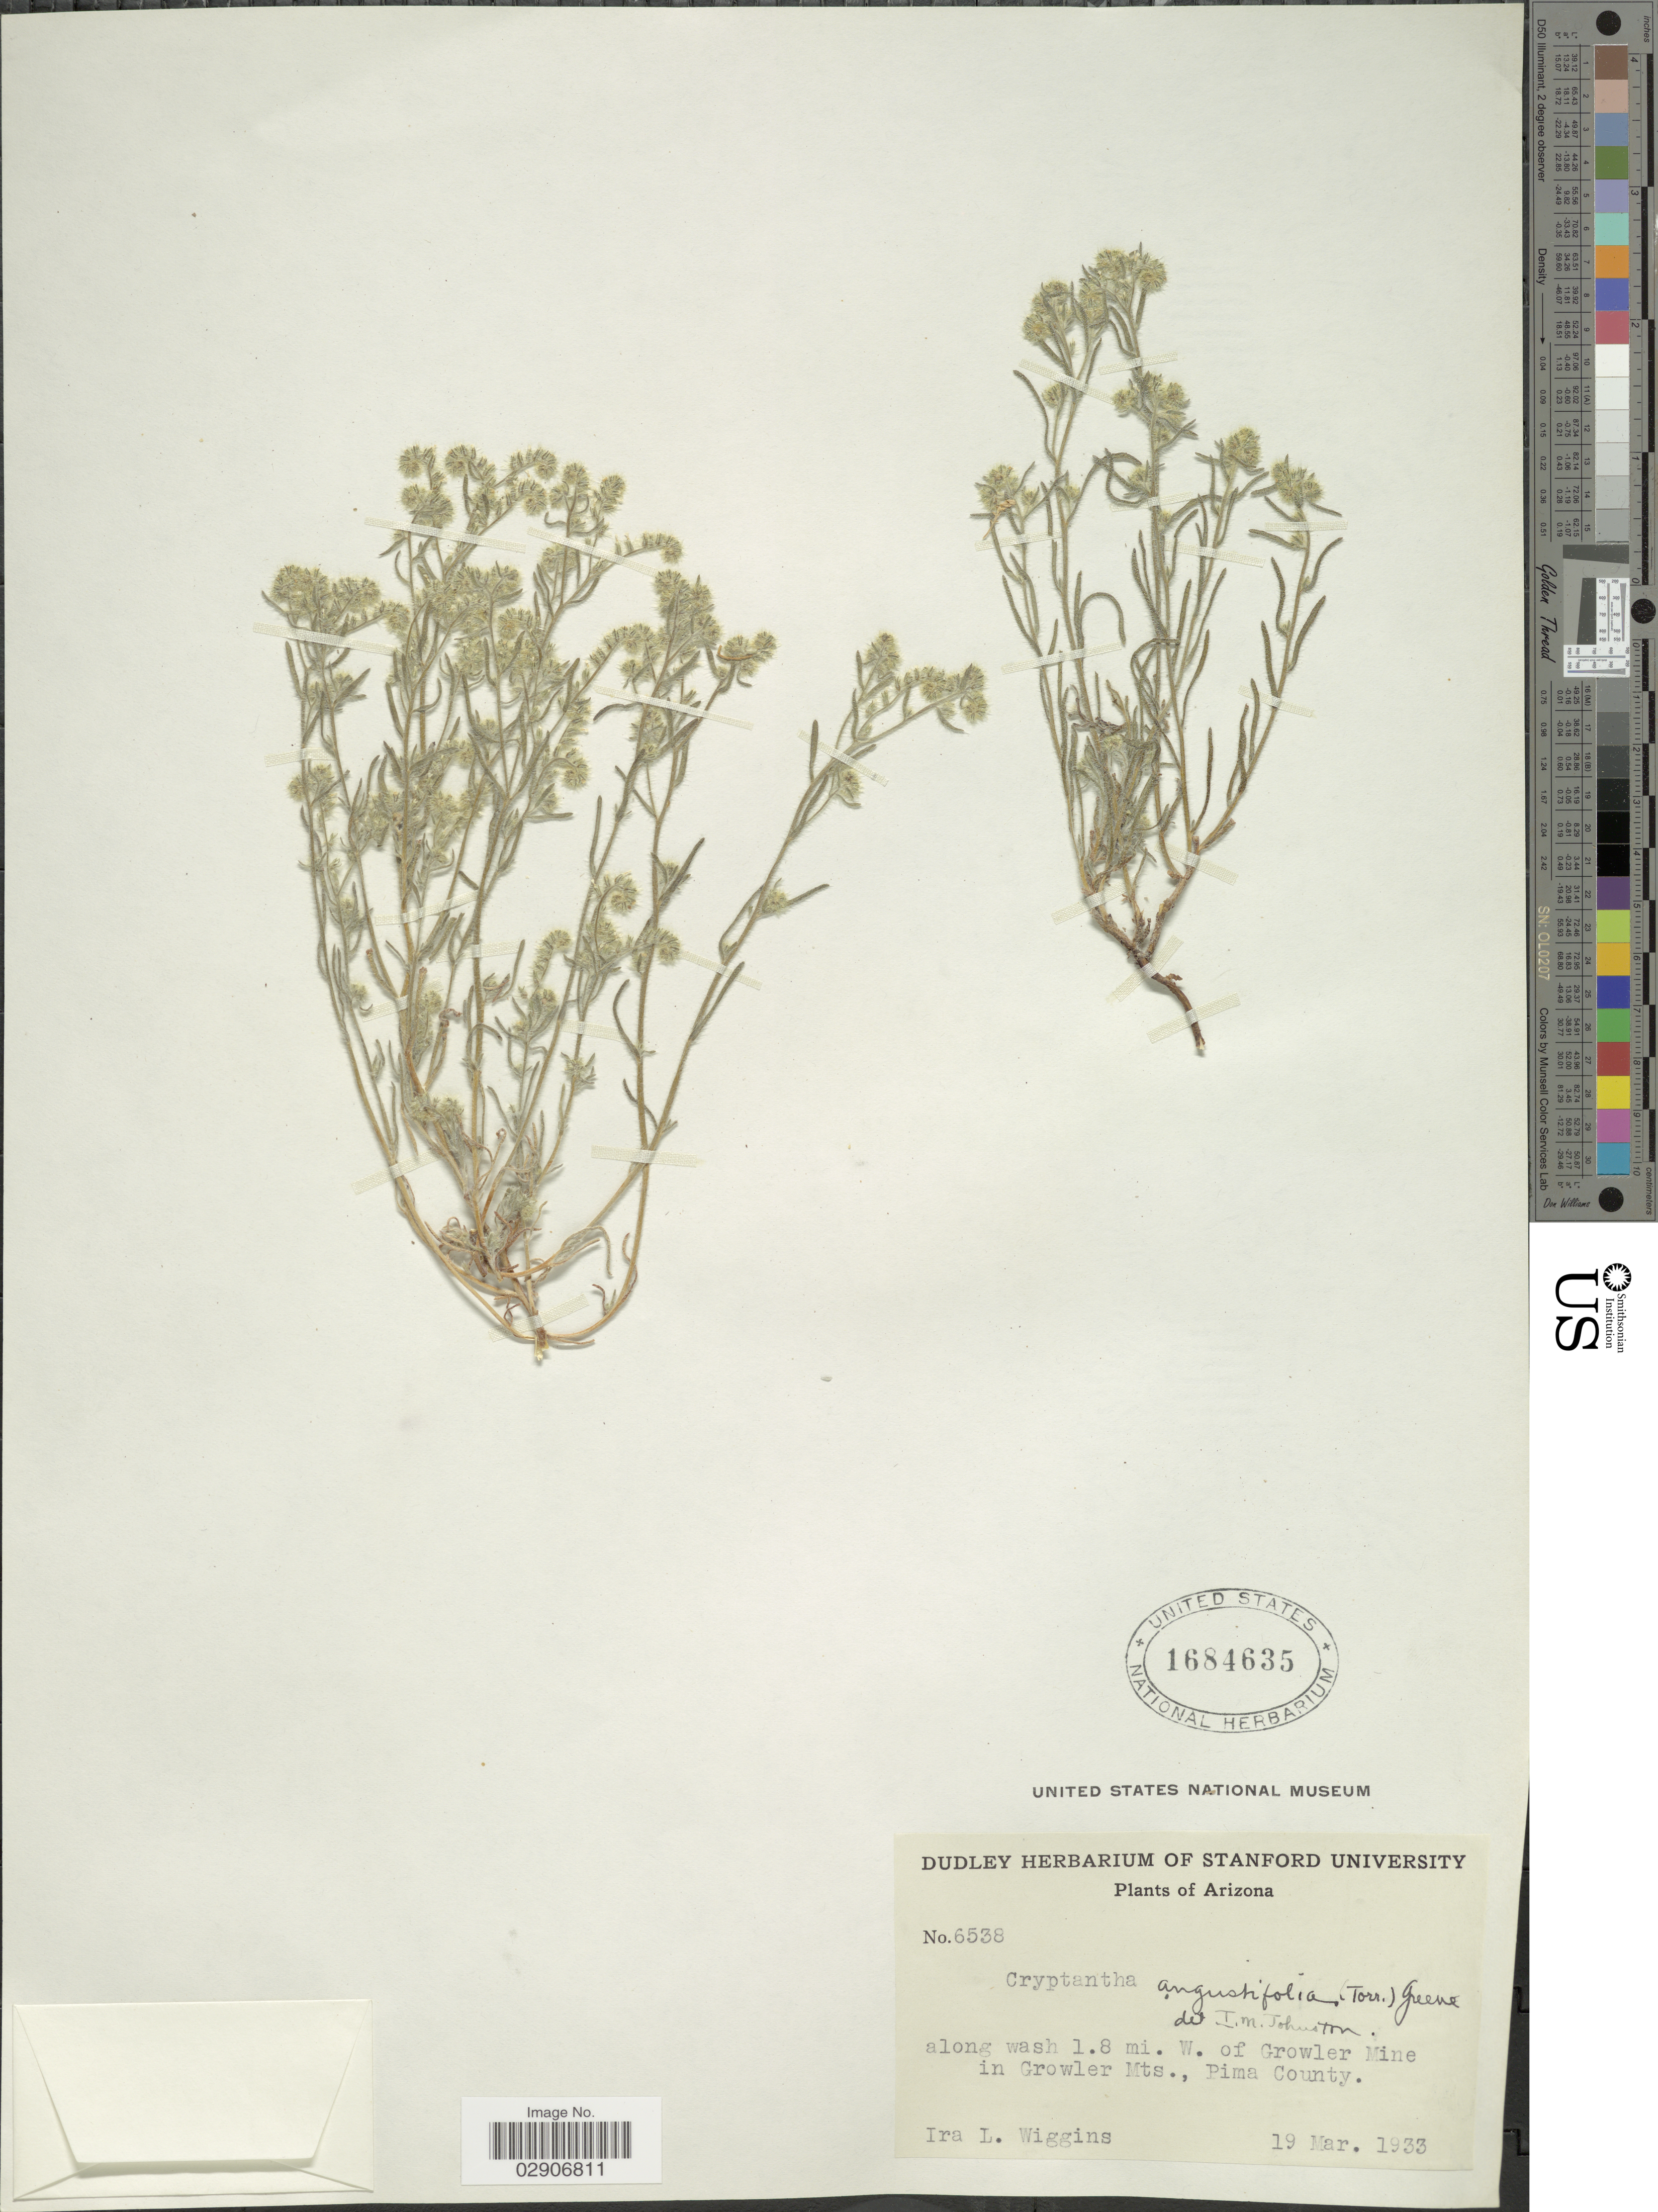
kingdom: Plantae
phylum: Tracheophyta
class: Magnoliopsida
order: Boraginales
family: Boraginaceae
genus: Cryptantha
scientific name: Cryptantha angustifolia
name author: (Torr.) Greene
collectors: I. L. Wiggins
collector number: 6538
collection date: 1933-03-19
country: United States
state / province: Arizona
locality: Along wash 1.8 mi. W. of Growler Mine in Growler Mts., Pima County.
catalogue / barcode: US 1684635